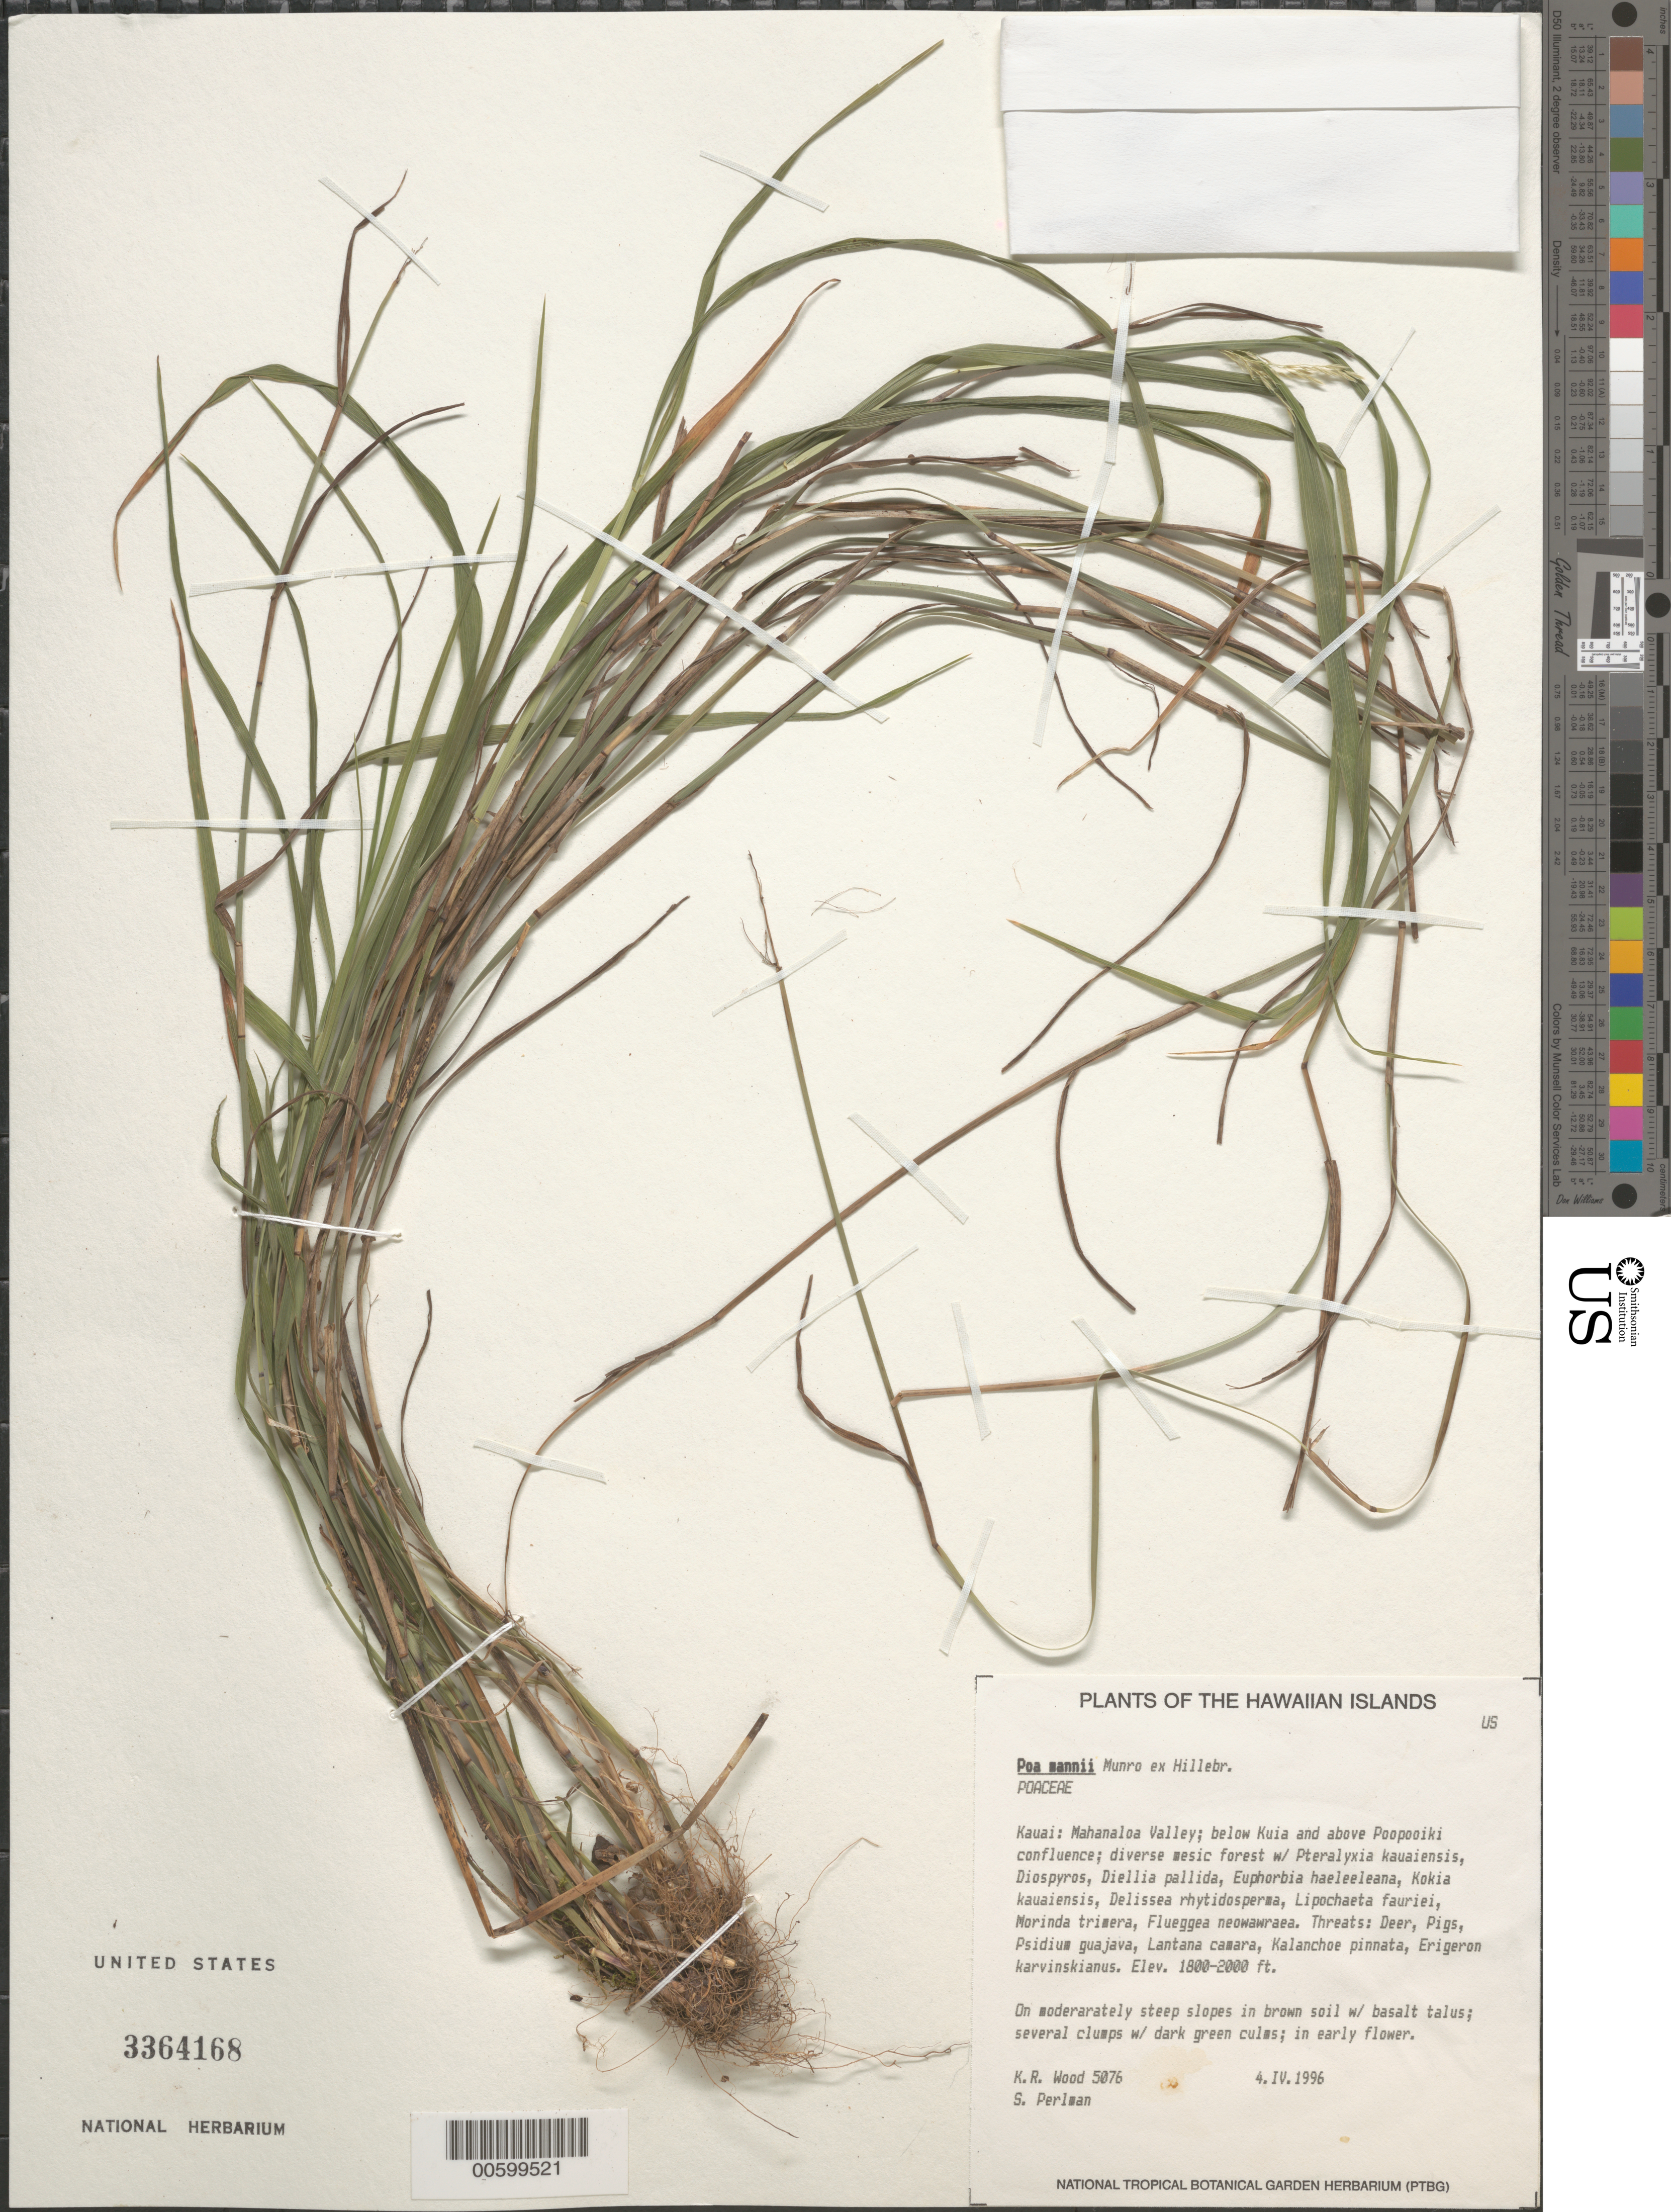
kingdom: Plantae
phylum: Tracheophyta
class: Liliopsida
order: Poales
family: Poaceae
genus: Poa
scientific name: Poa mannii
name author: Munro ex Hillebr.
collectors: K. R. Wood & S. P. Perlman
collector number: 5076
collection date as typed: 4 Apr 1996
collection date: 1996-04-04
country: United States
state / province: Hawaii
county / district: Kauai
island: Kaua'i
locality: Mahanaloa Valley; below Kuia and above Poopooiki confluence.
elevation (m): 548.64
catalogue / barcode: US 3364168